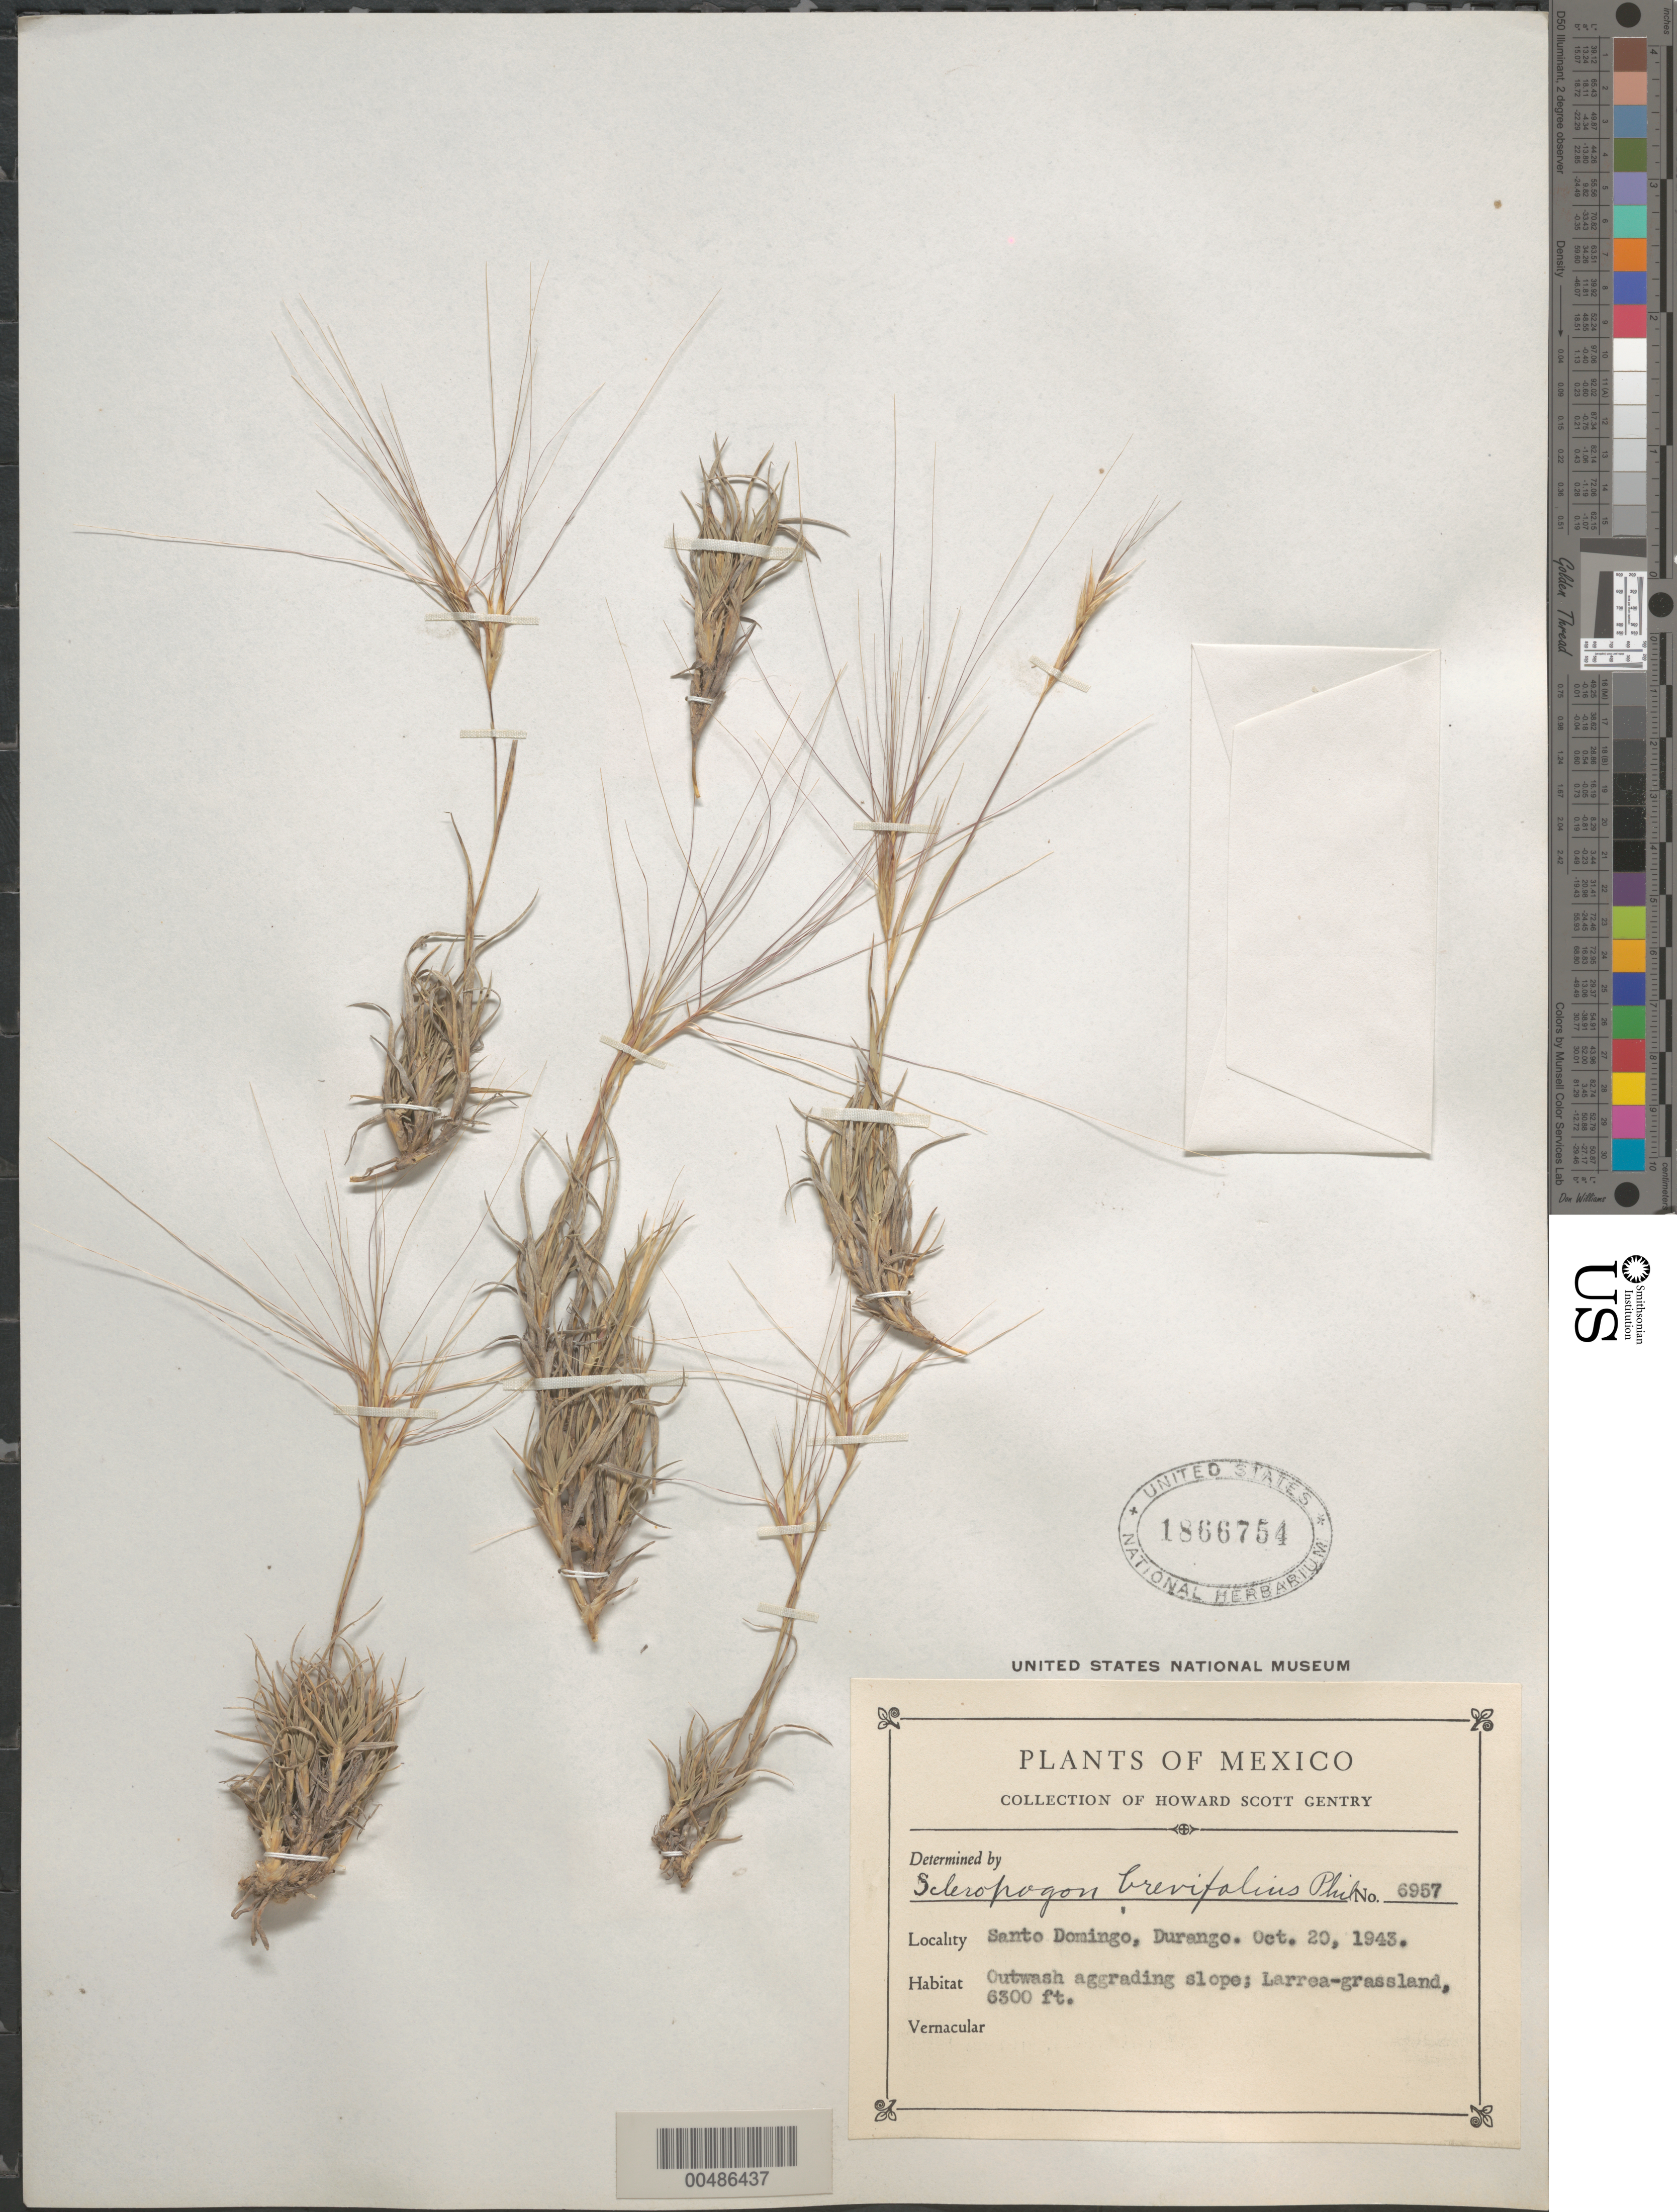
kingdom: Plantae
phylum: Tracheophyta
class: Liliopsida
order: Poales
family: Poaceae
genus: Scleropogon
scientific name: Scleropogon brevifolius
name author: Phil.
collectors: H. S. Gentry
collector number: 6957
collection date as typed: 20 Oct 1943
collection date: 1943-10-20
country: Mexico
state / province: Durango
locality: Santo Domingo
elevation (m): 1920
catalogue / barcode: US 1866754